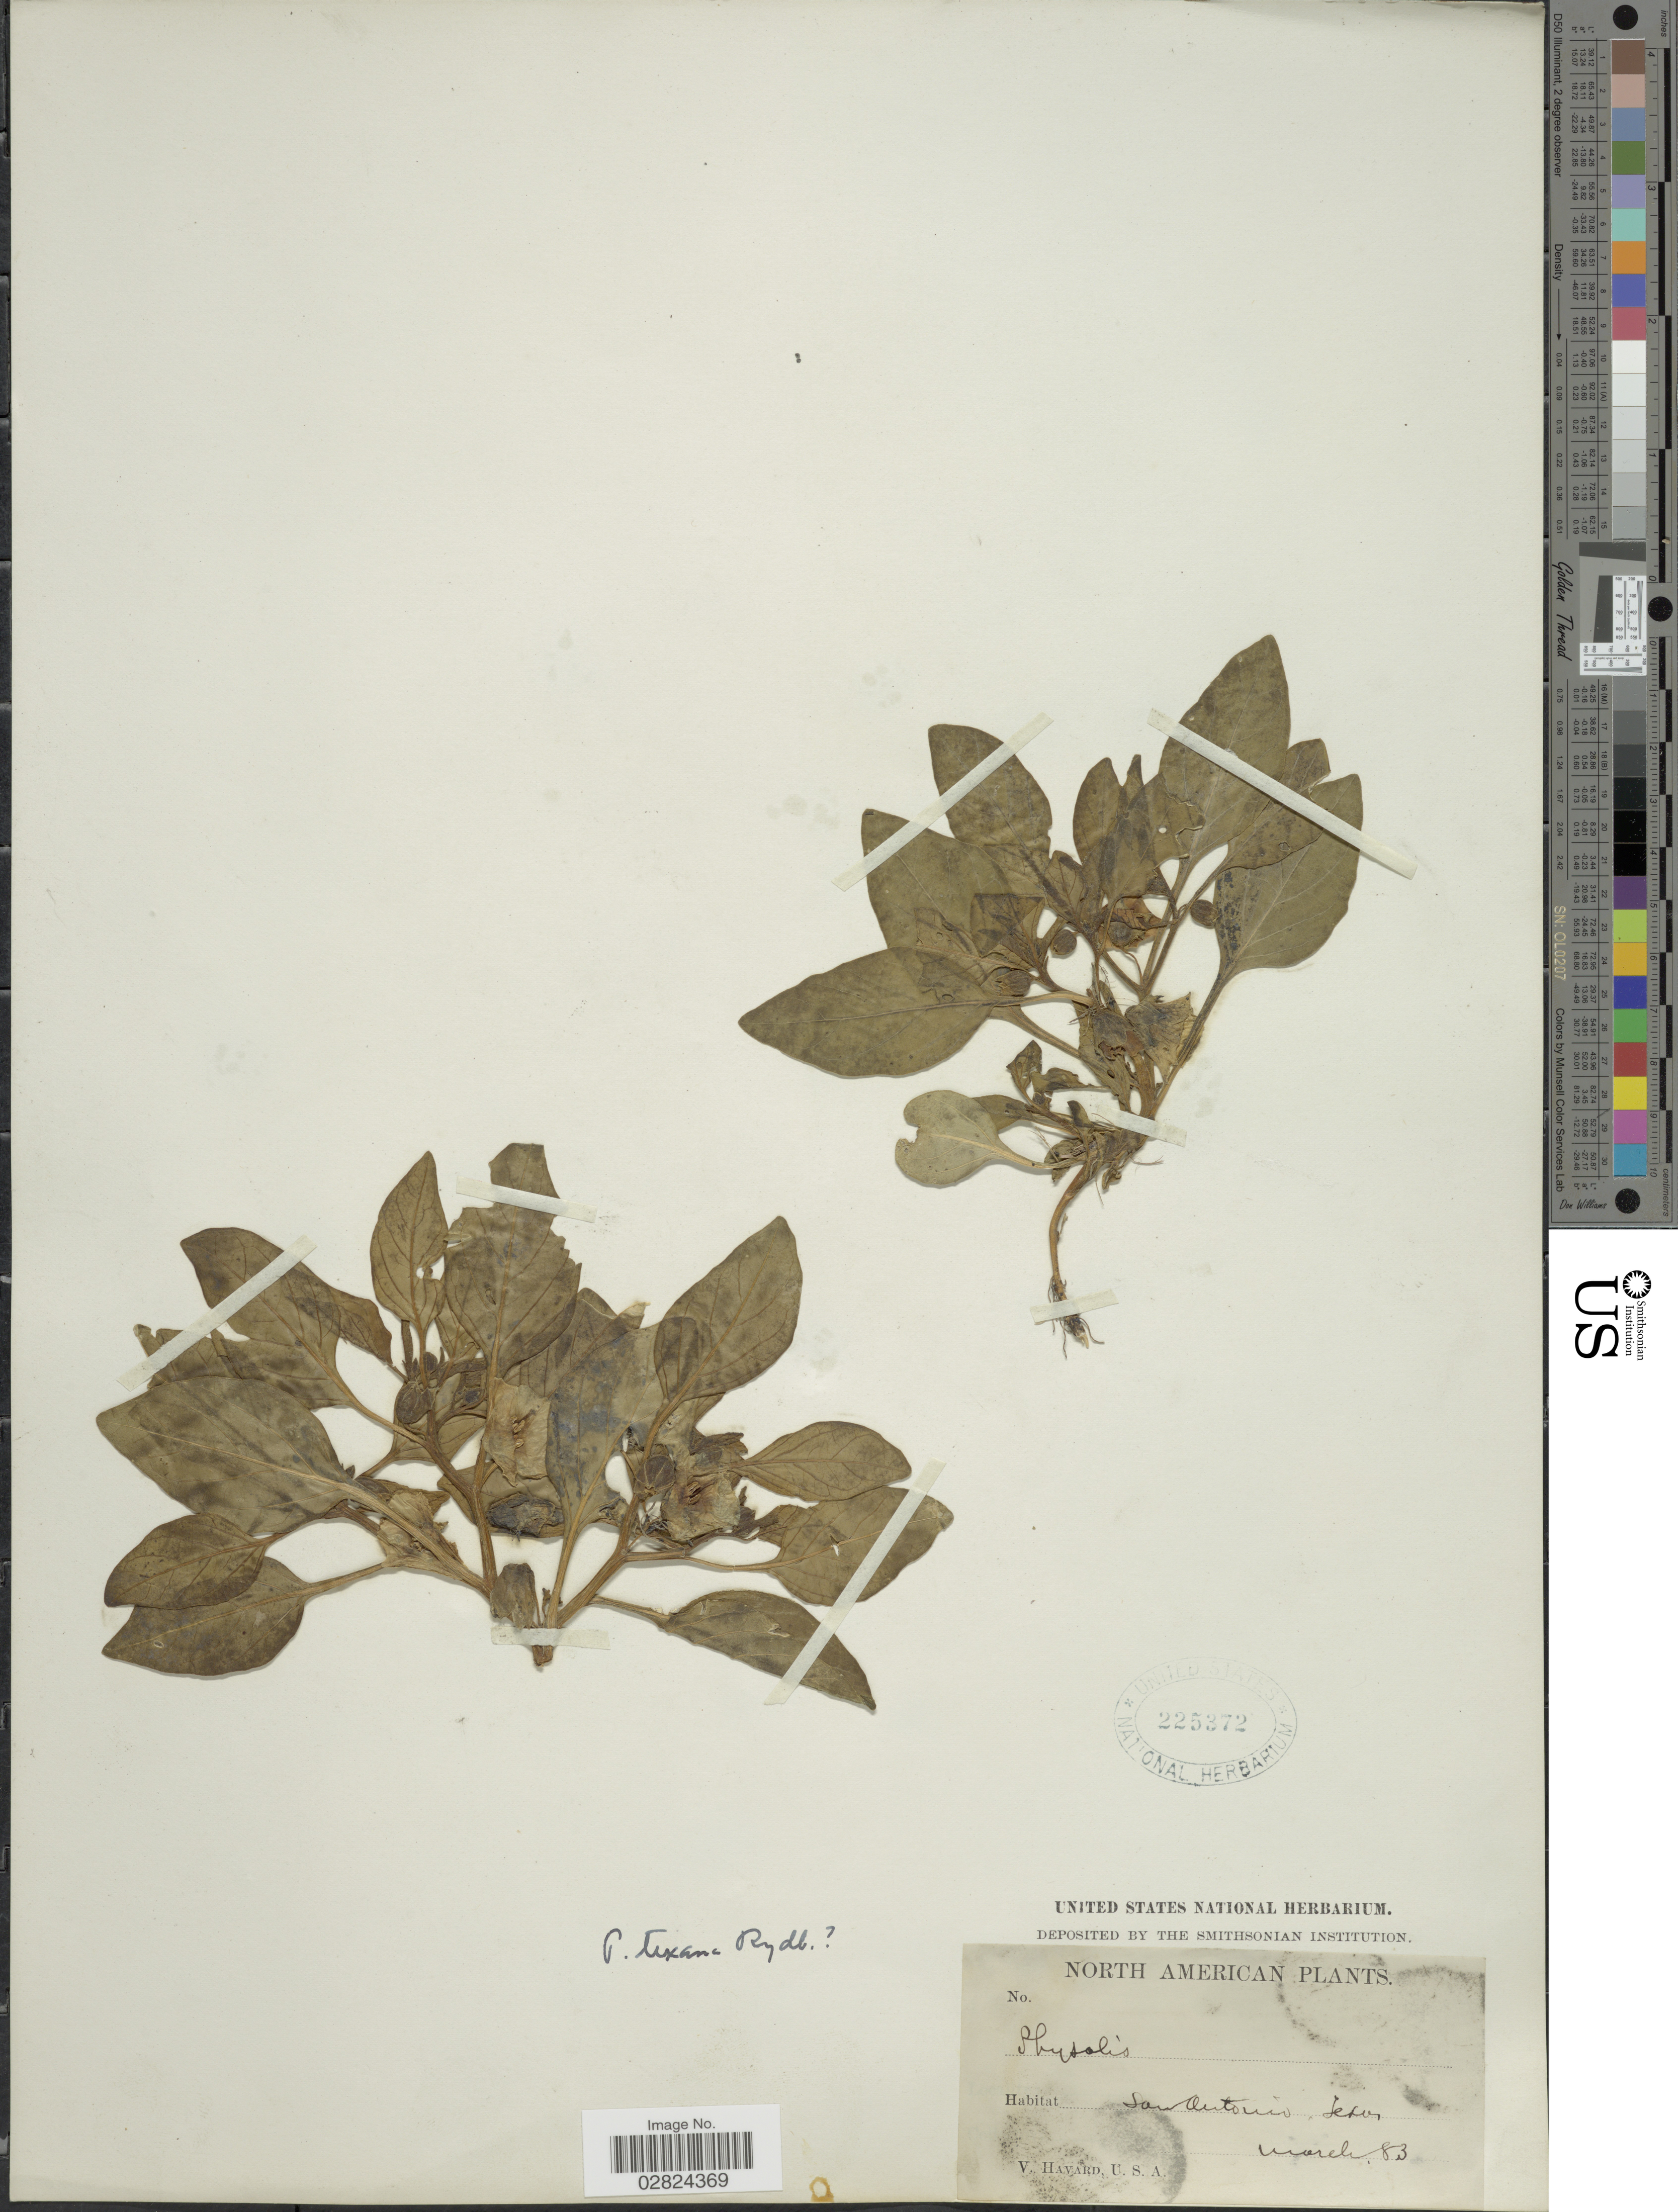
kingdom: Plantae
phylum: Tracheophyta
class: Magnoliopsida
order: Solanales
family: Solanaceae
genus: Physalis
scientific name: Physalis texana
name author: Rydb.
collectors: V. Havard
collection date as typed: Transcribed d/m/y: /3/83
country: United States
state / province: Texas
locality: San Antonio.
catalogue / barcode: US 225372